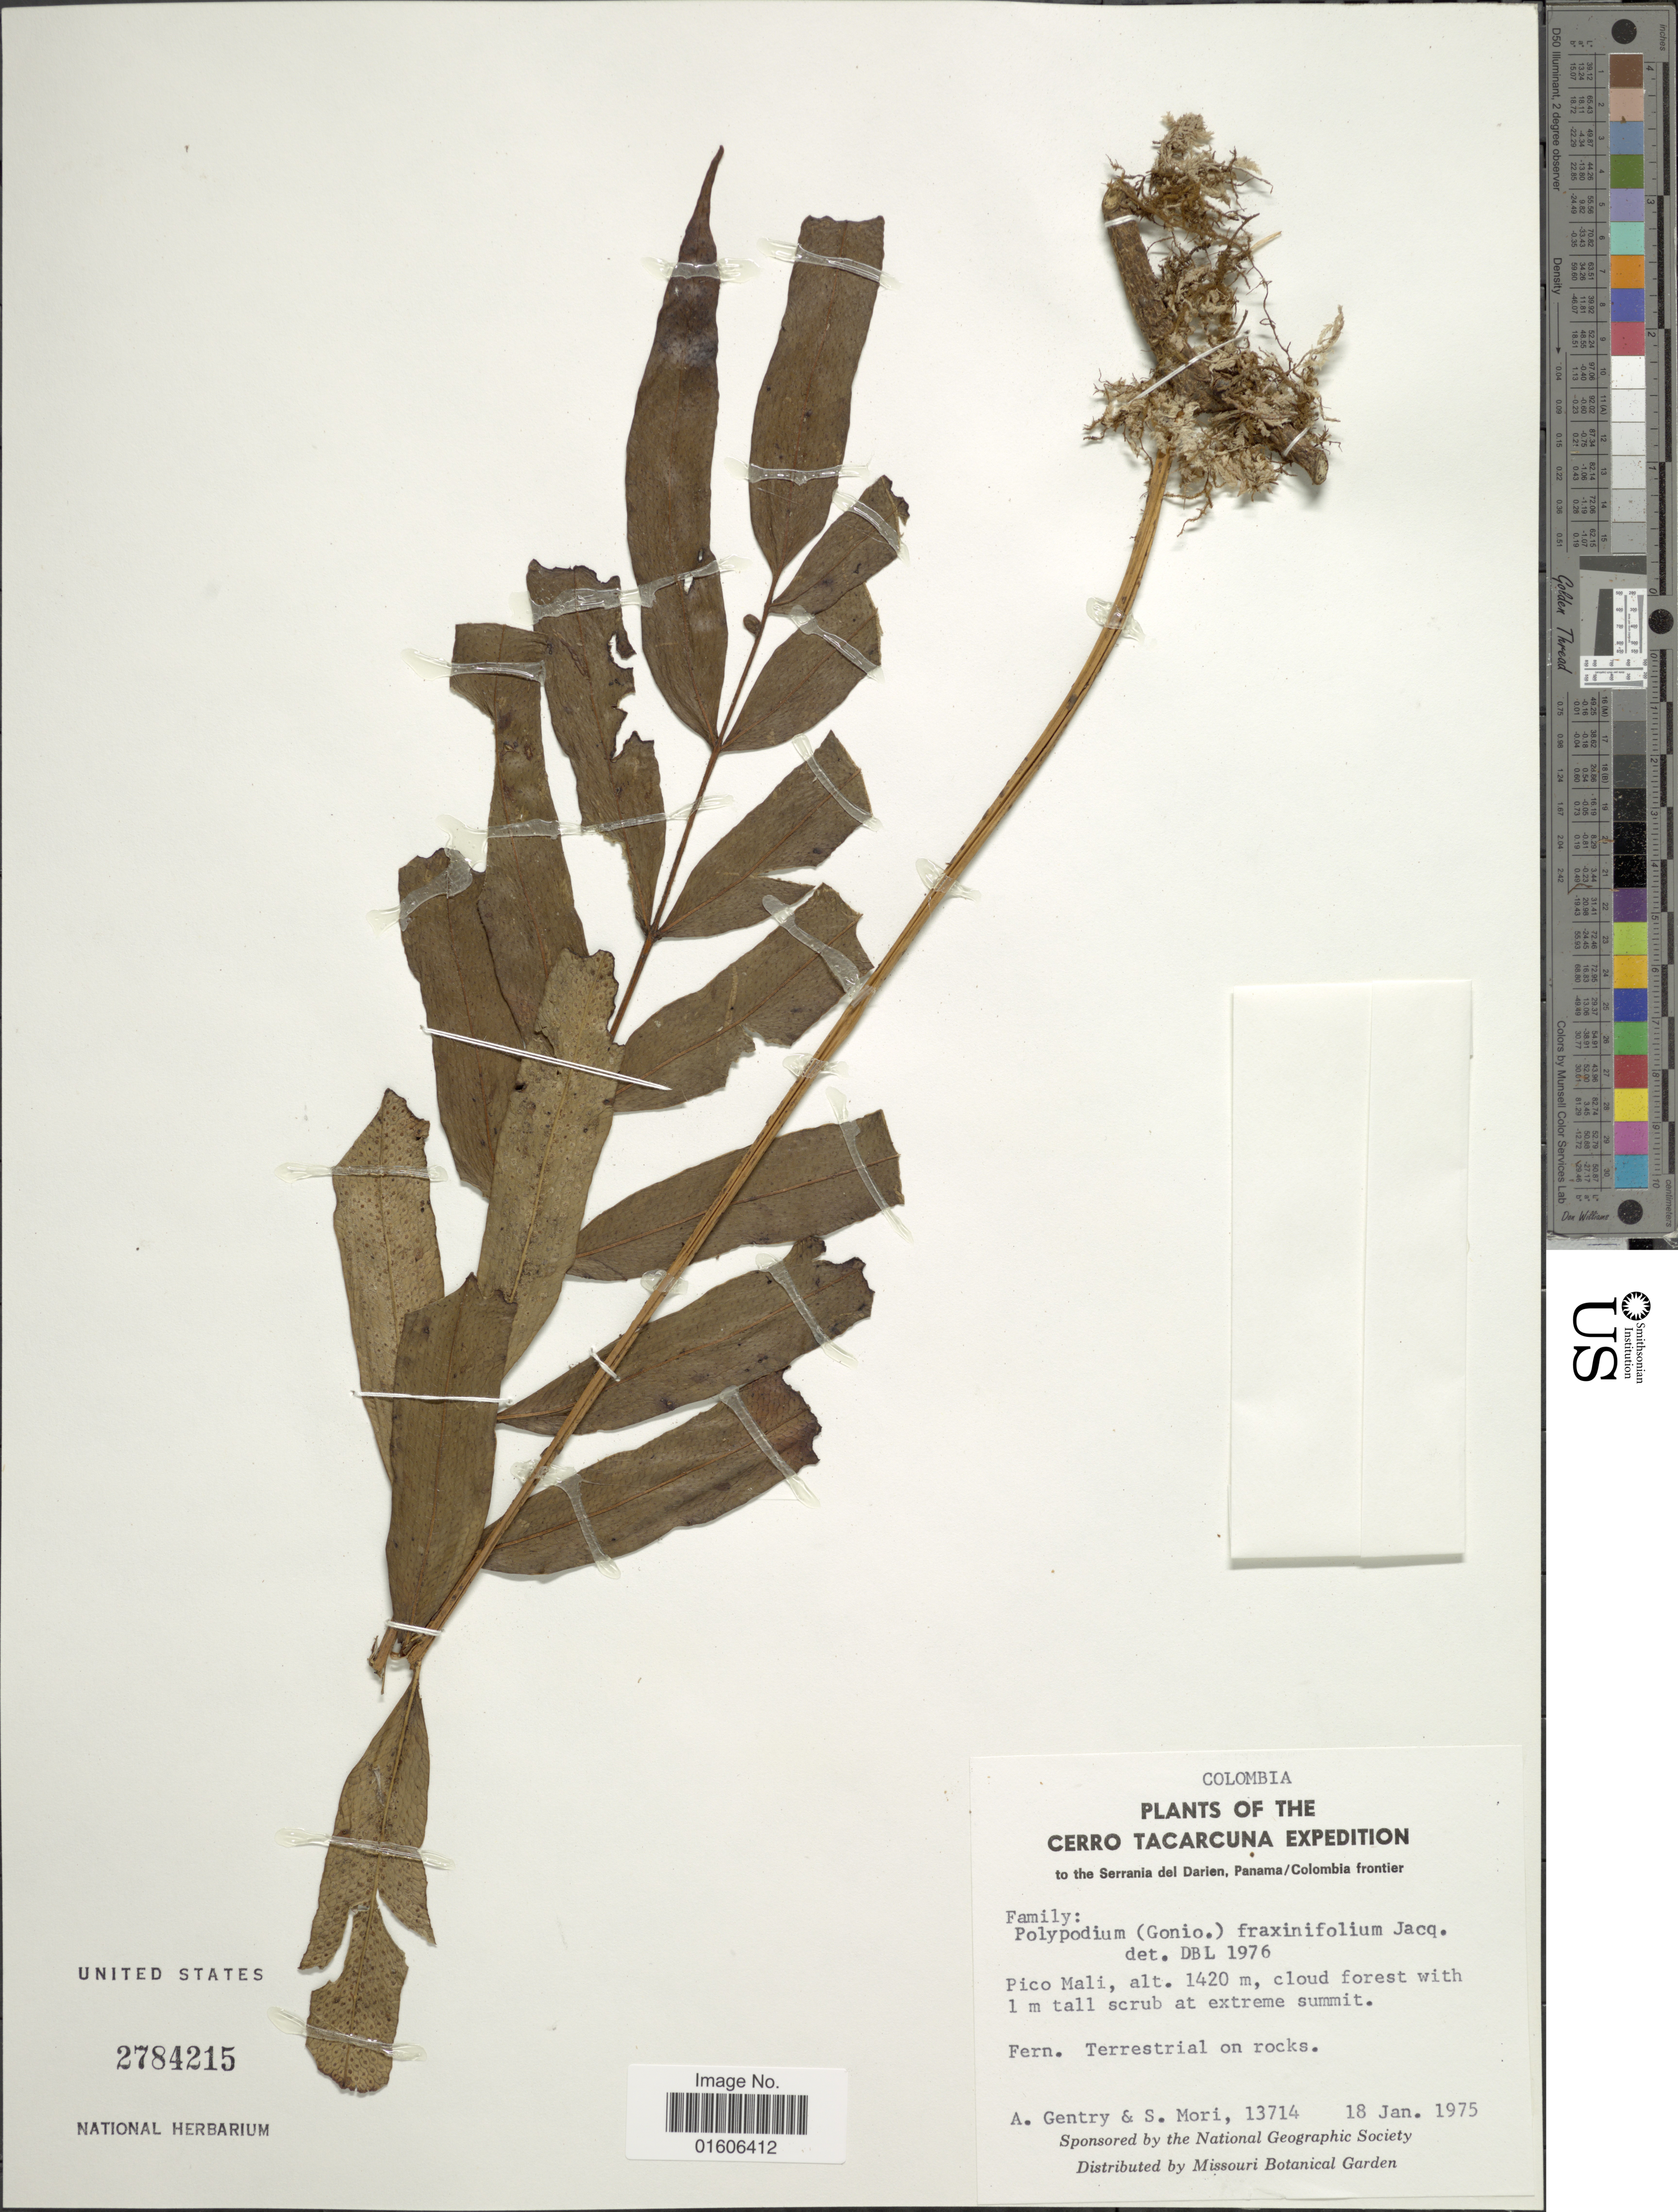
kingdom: Plantae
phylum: Tracheophyta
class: Polypodiopsida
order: Polypodiales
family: Polypodiaceae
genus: Serpocaulon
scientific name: Serpocaulon fraxinifolium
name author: (Jacq.) A.R. Sm.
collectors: A. H. Gentry & S. Mori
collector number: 13714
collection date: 1975-01-18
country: Colombia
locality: Pico Mali.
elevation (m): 1420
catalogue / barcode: US 2784215